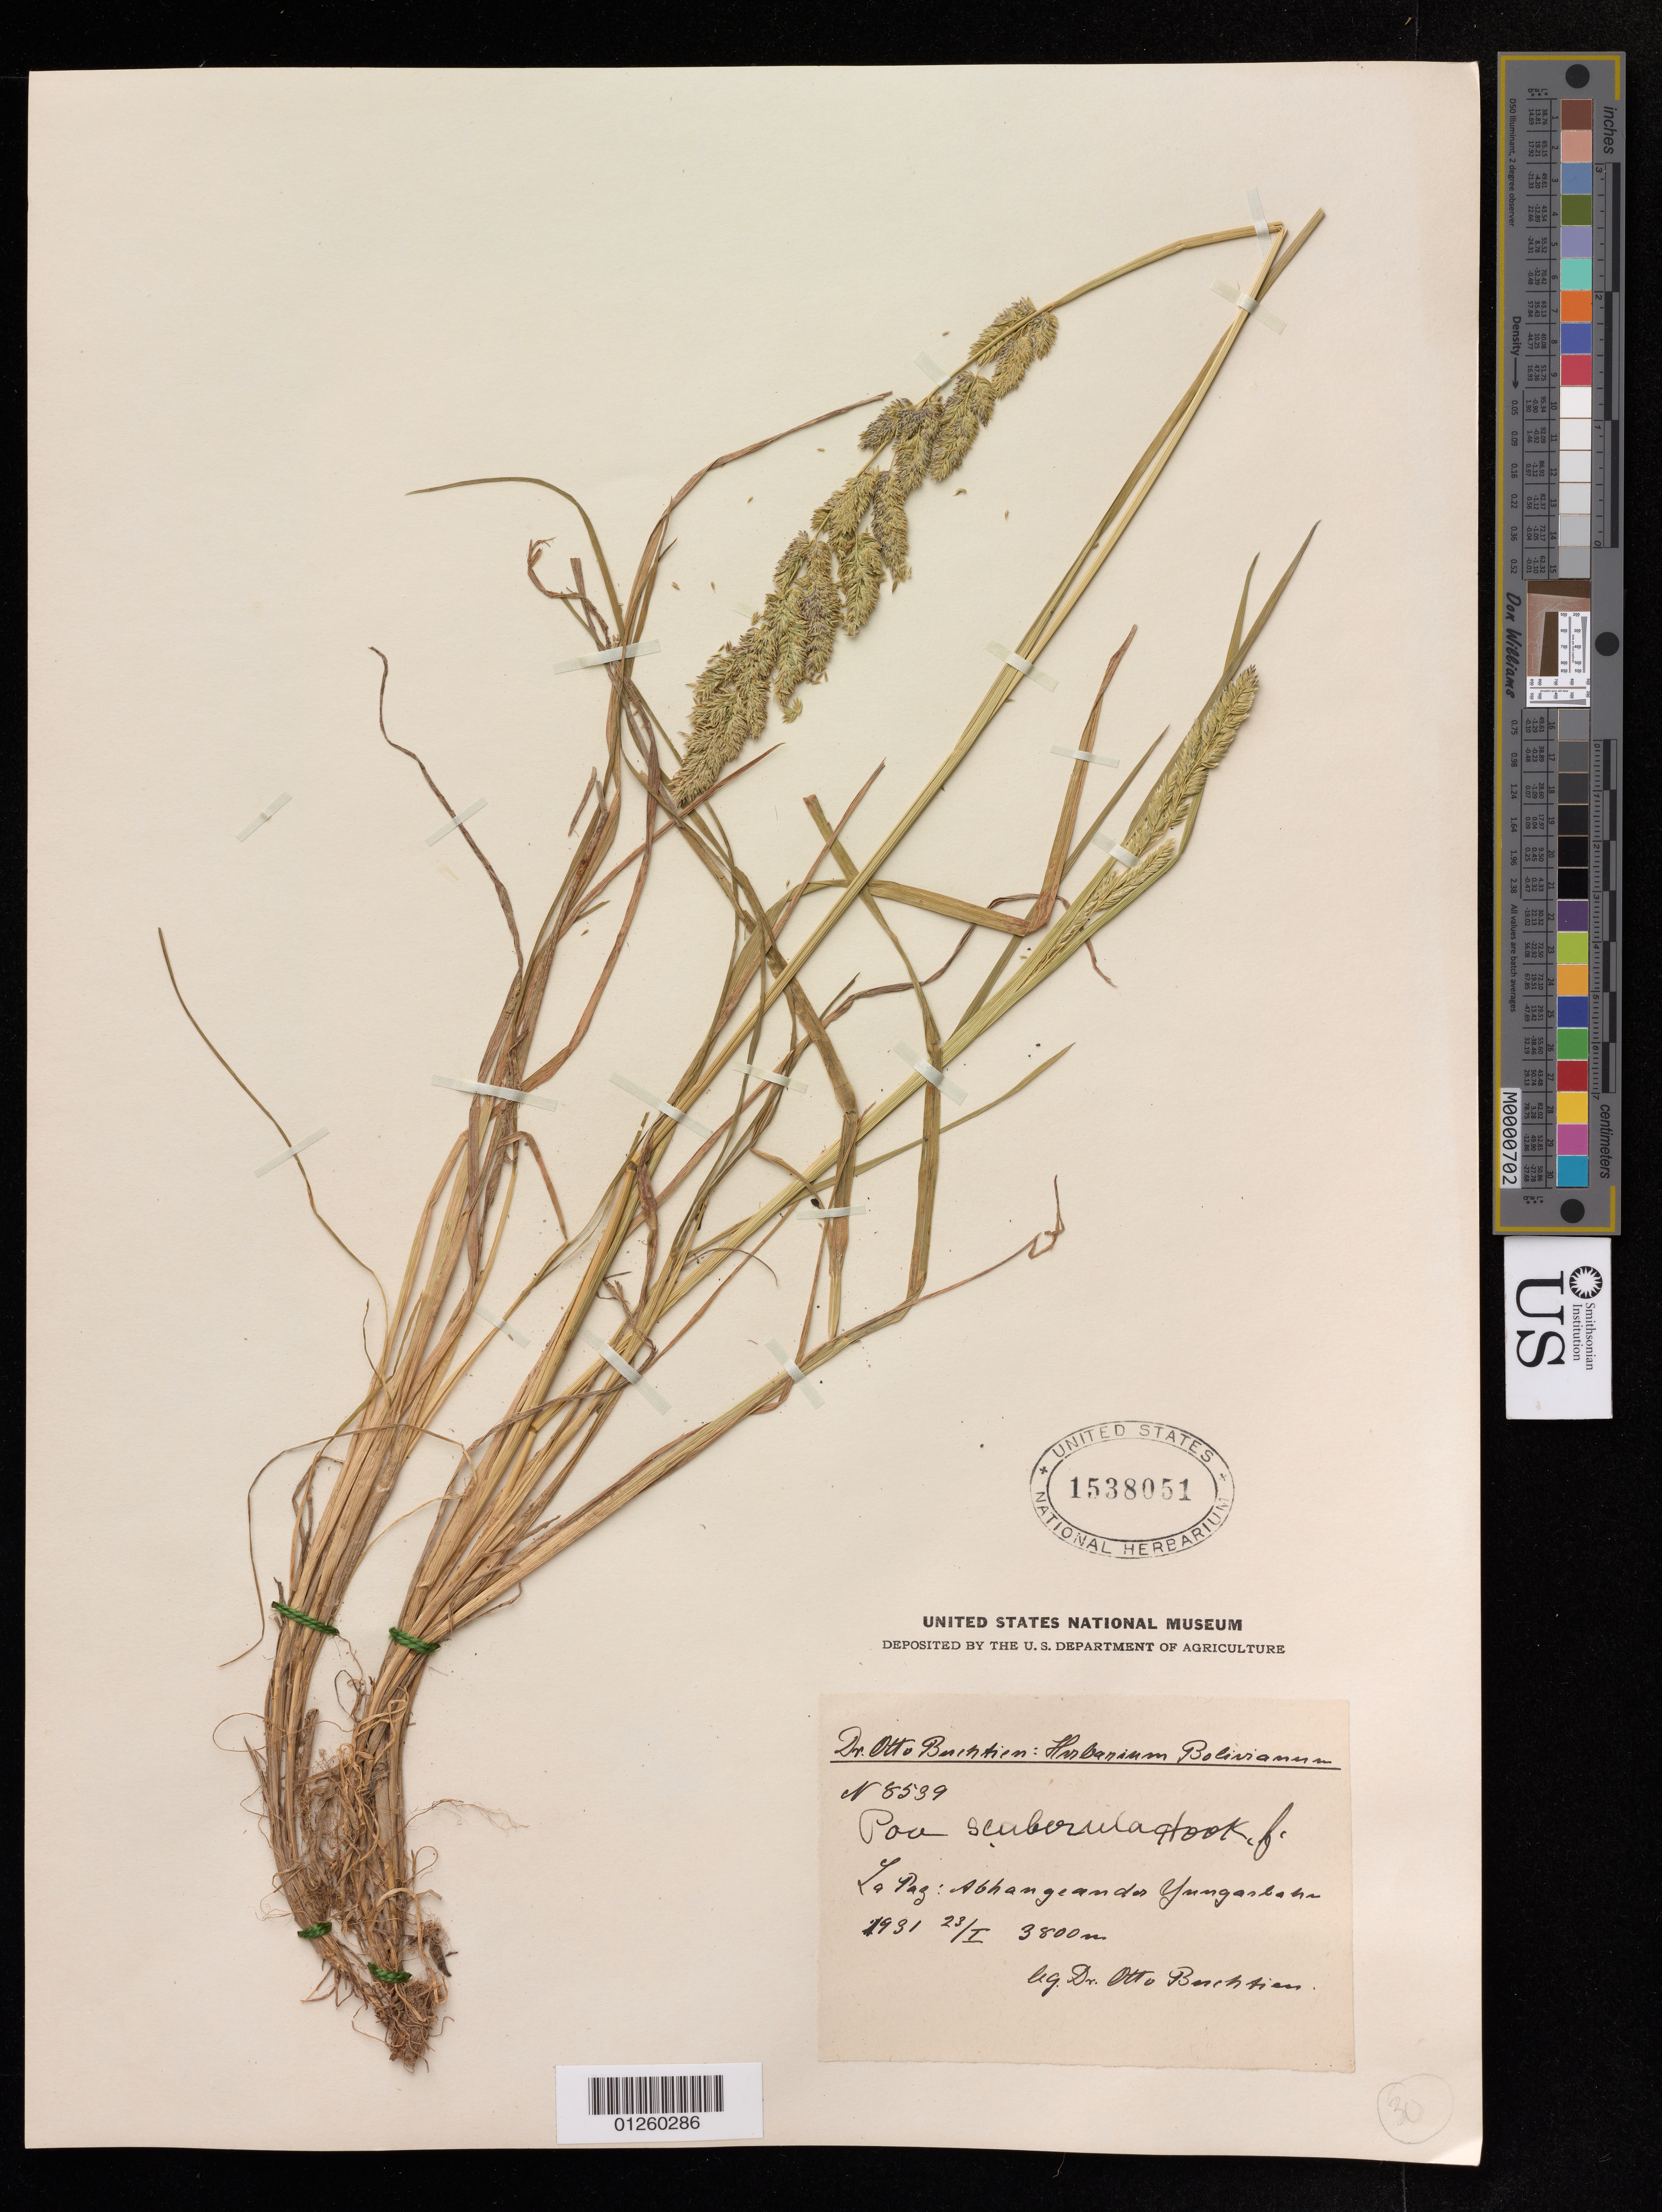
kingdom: Plantae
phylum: Tracheophyta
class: Liliopsida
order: Poales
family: Poaceae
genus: Poa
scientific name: Poa scaberula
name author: Hook. f.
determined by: Soreng, Robert J., Research Associate (BOT), Smithsonian Institution - National Museum of Natural History (UNITED STATES)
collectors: O. Buchtien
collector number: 8539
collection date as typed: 1931 23/I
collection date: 1931-01-23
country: Bolivia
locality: La Paz, Abhangennder Yunganbahn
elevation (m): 3800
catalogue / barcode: US 1538051